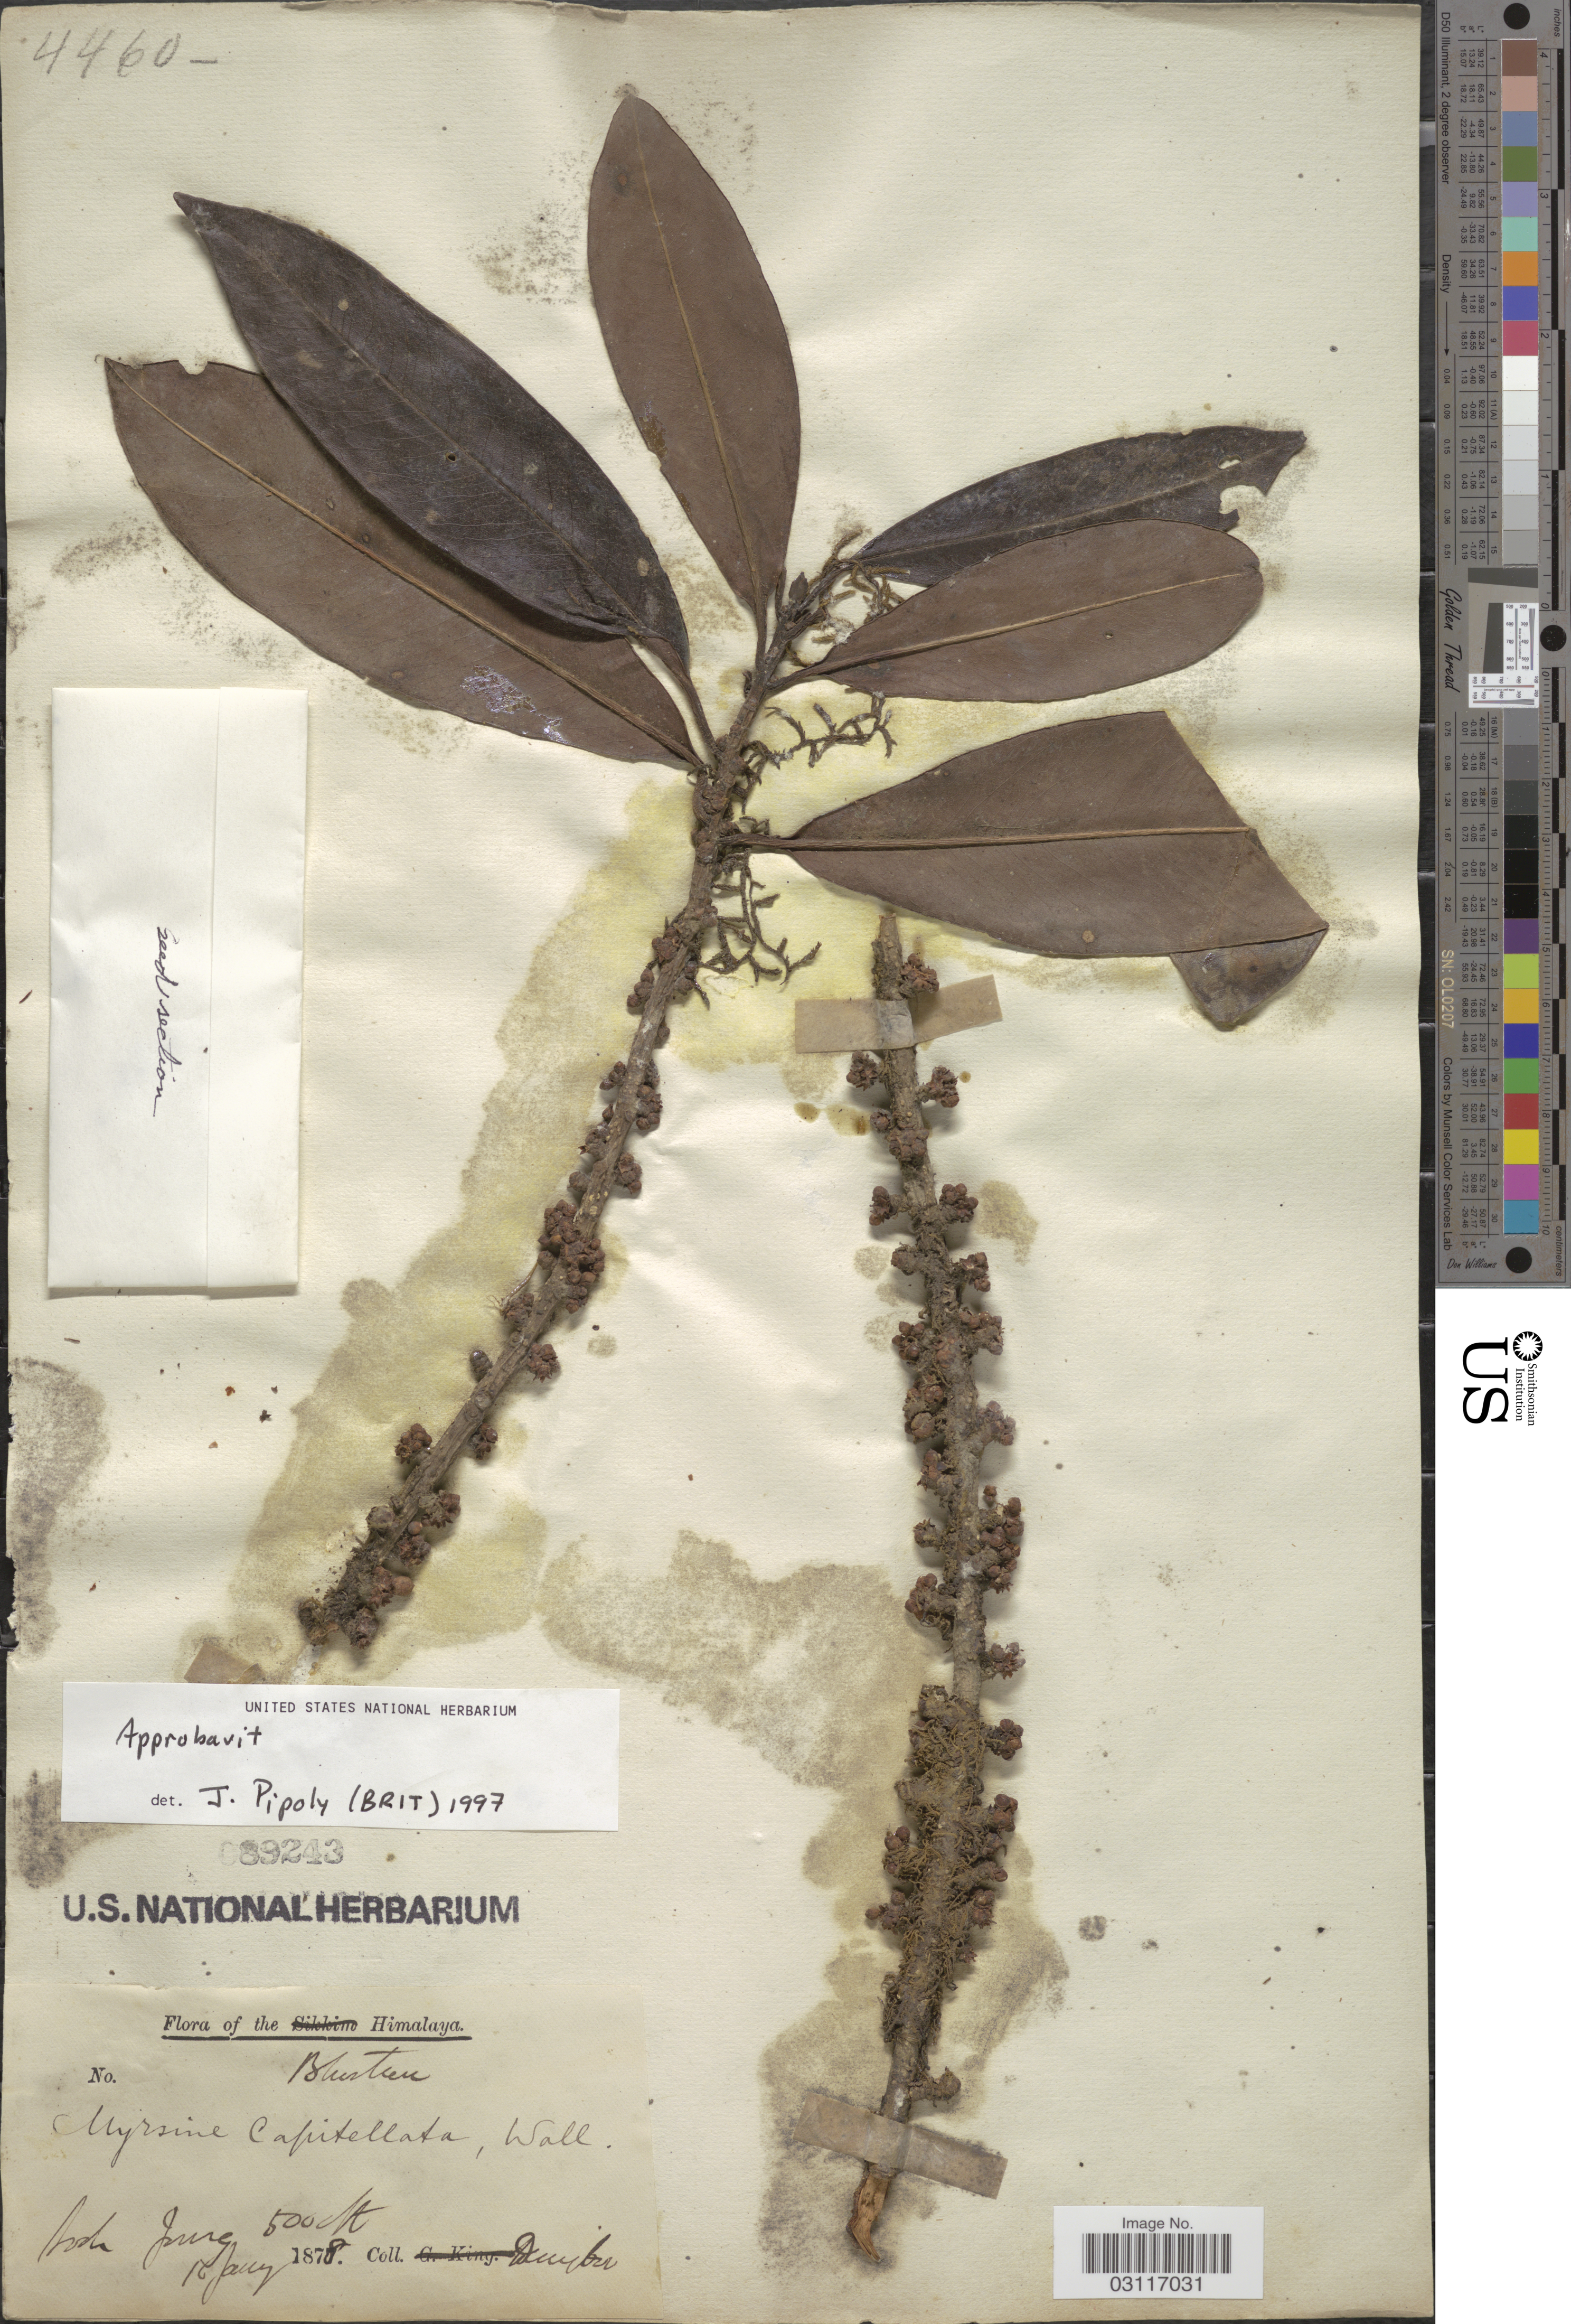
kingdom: Plantae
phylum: Tracheophyta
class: Magnoliopsida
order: Ericales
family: Primulaceae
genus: Myrsine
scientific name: Myrsine capitellata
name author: Wall.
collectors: Dungboo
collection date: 1878-01-16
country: Bhutan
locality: Bhutan. Himalaya. [illegible text] Jung.[interpreted]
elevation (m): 1524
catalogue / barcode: US 89243